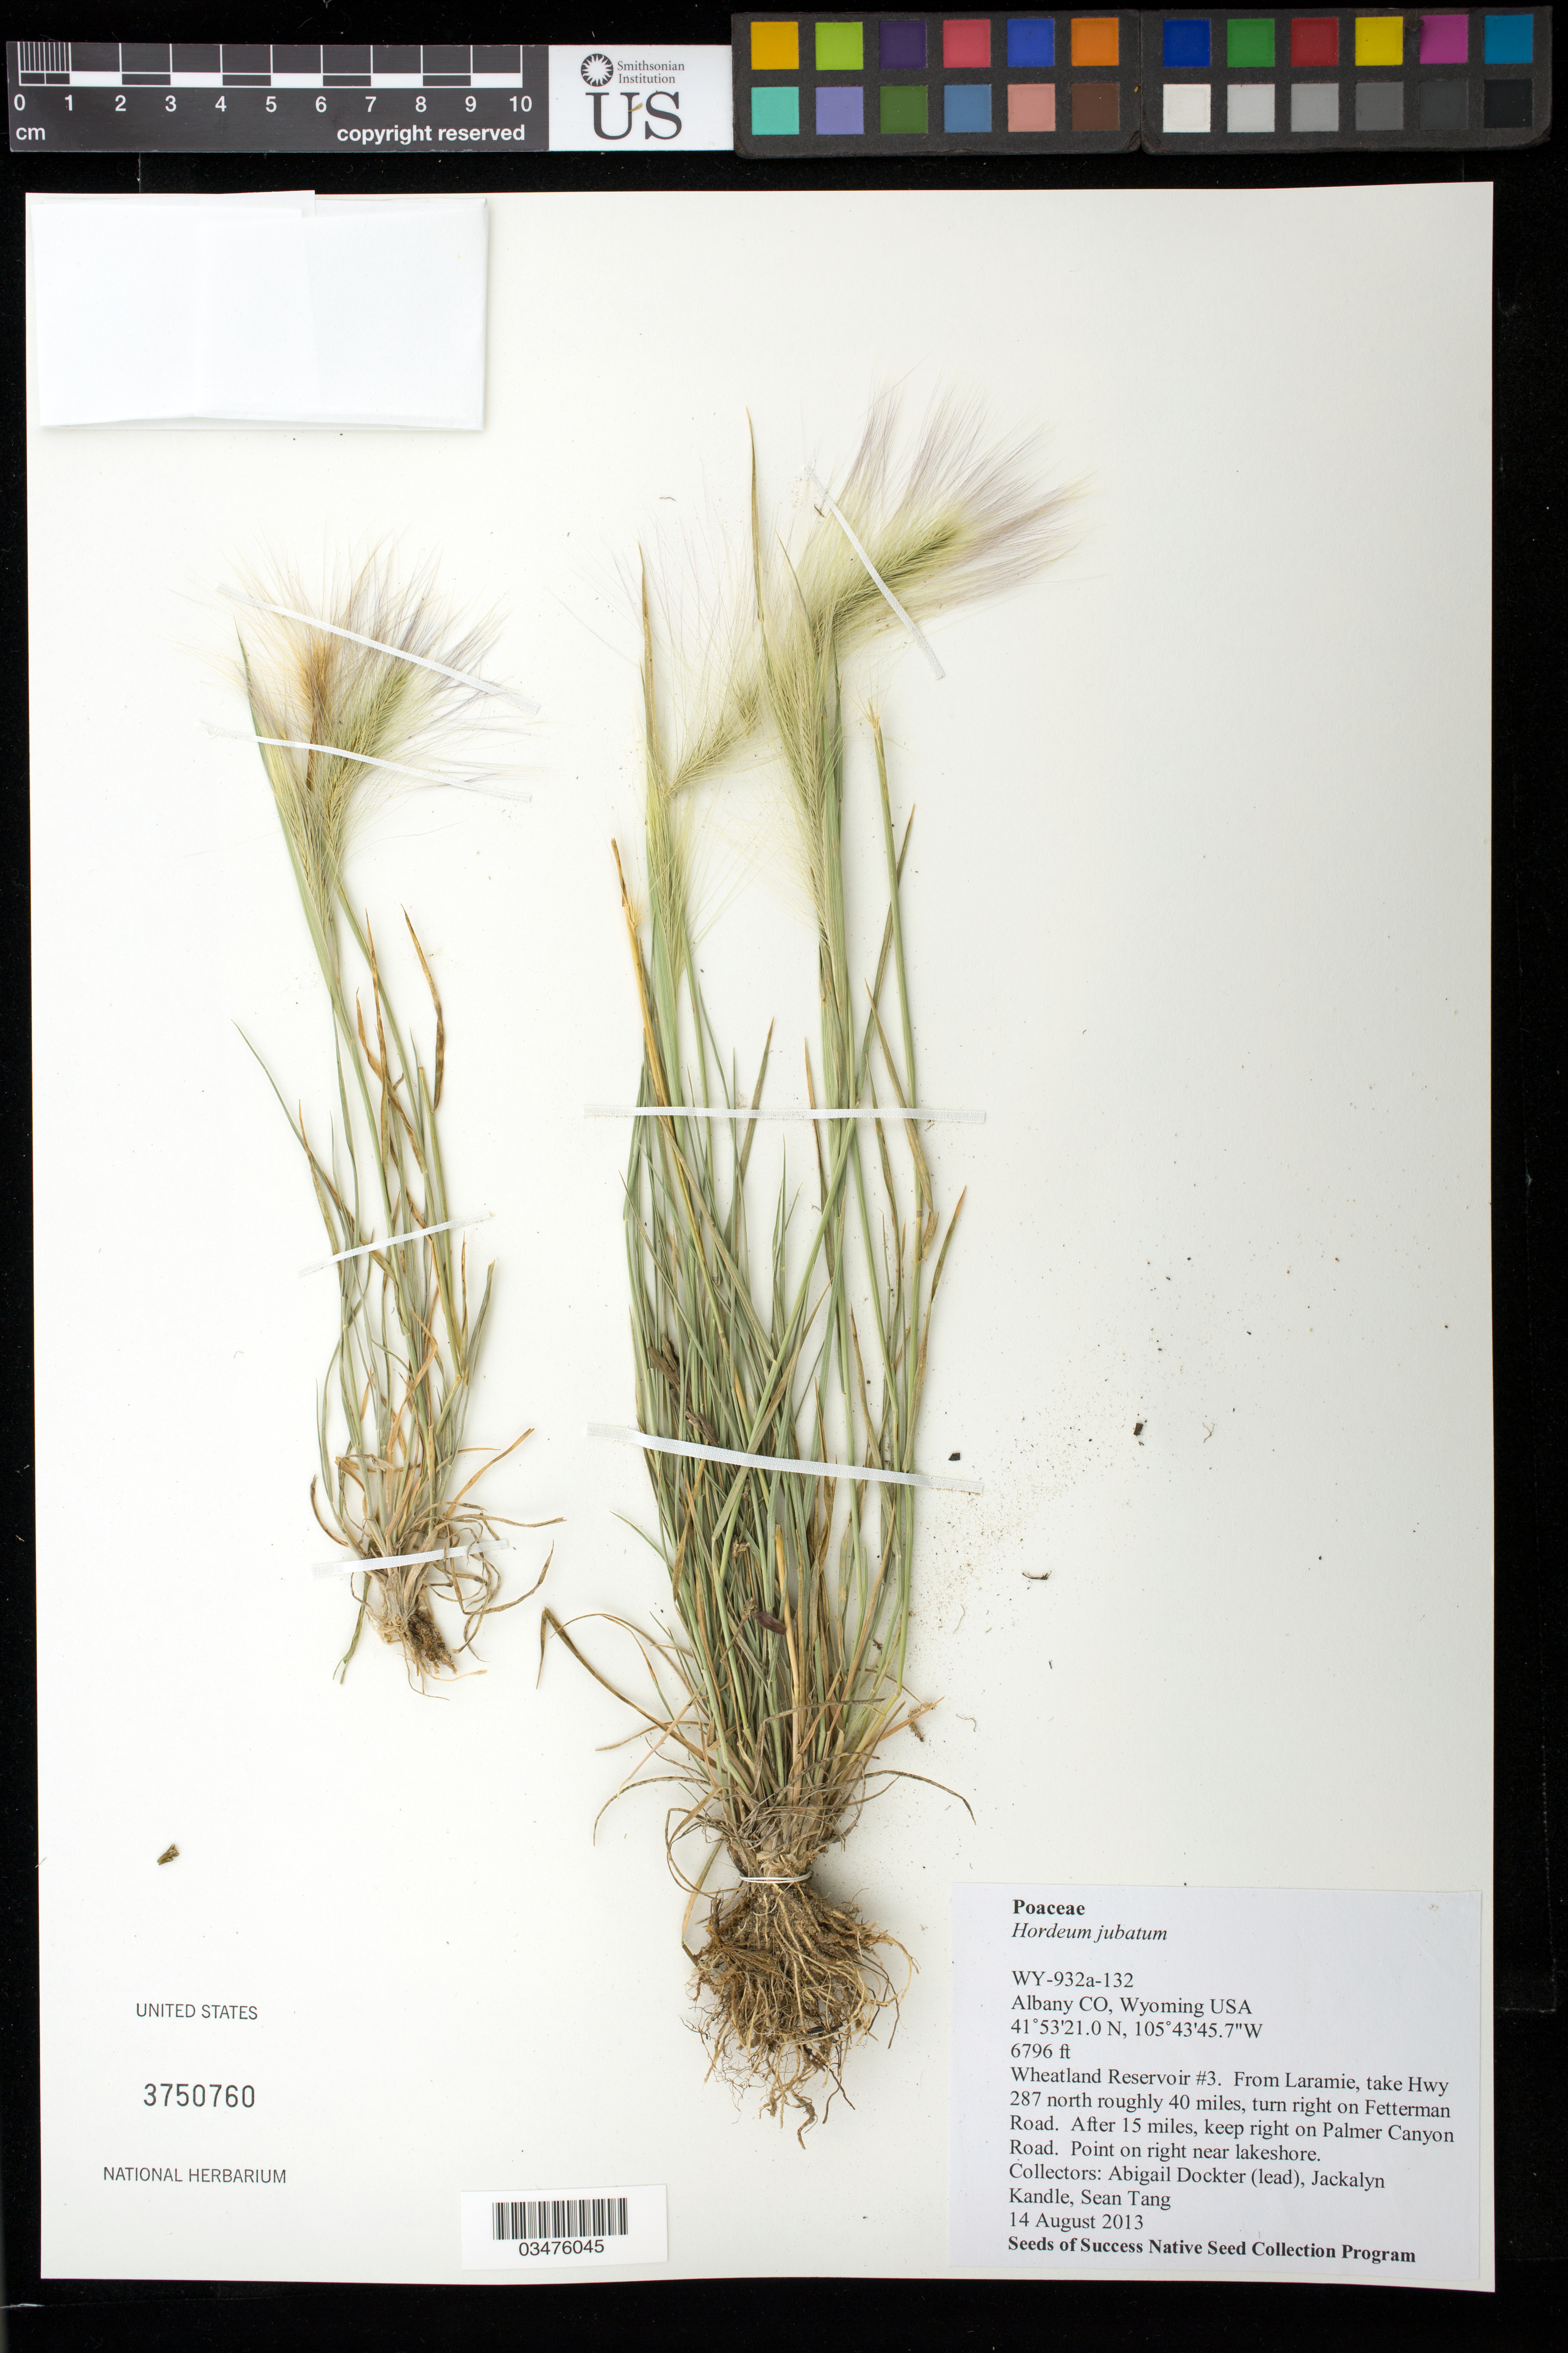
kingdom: Plantae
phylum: Tracheophyta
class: Liliopsida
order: Poales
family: Poaceae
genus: Hordeum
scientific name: Hordeum jubatum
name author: L.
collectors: A. Dockter, J. Kandle & S. Tang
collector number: WY932A-132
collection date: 2013-08-14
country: United States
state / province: Wyoming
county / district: Albany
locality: Wheatland Reservoir # 3, on Palmer Canyon Road, near lakeshore.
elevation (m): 2071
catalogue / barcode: US 3750760